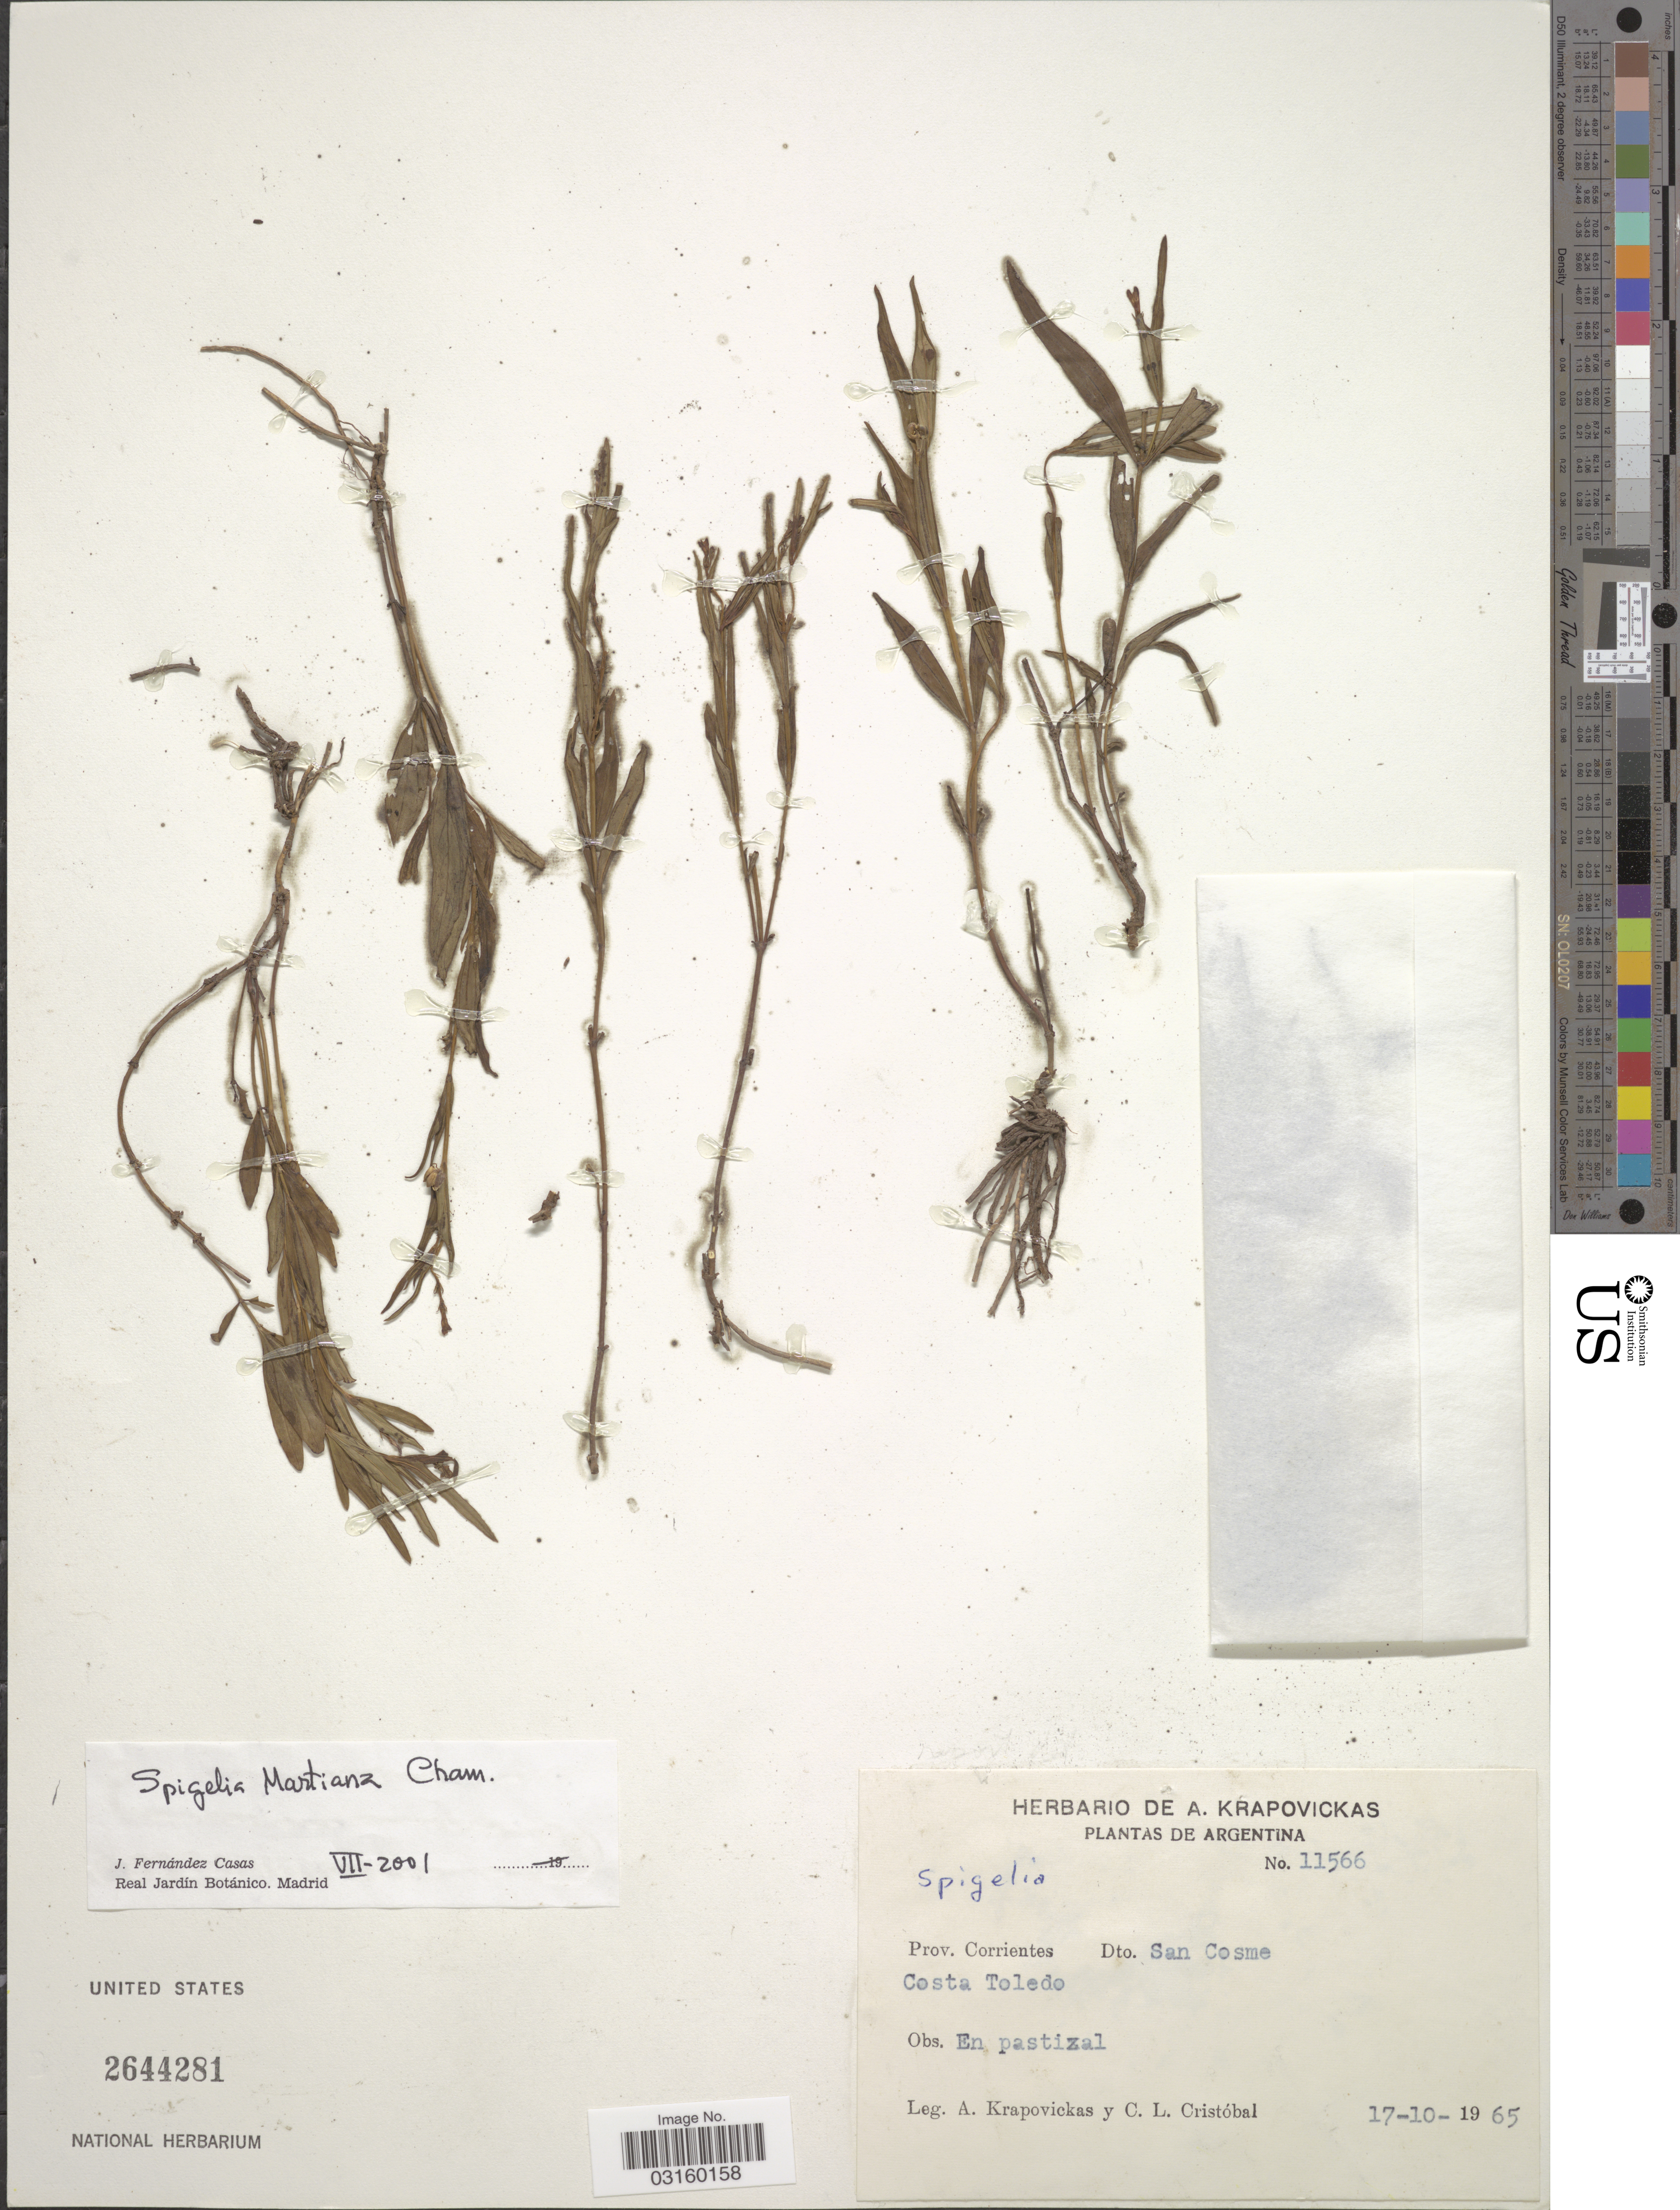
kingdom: Plantae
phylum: Tracheophyta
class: Magnoliopsida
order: Gentianales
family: Loganiaceae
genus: Spigelia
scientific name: Spigelia martiana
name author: Cham. & Schltdl.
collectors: A. Krapovickas & C. L. Cristóbal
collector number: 11566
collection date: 1965-10-17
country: Argentina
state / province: Corrientes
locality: Dto. San Cosme. Costa Toledo.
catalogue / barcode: US 2644281